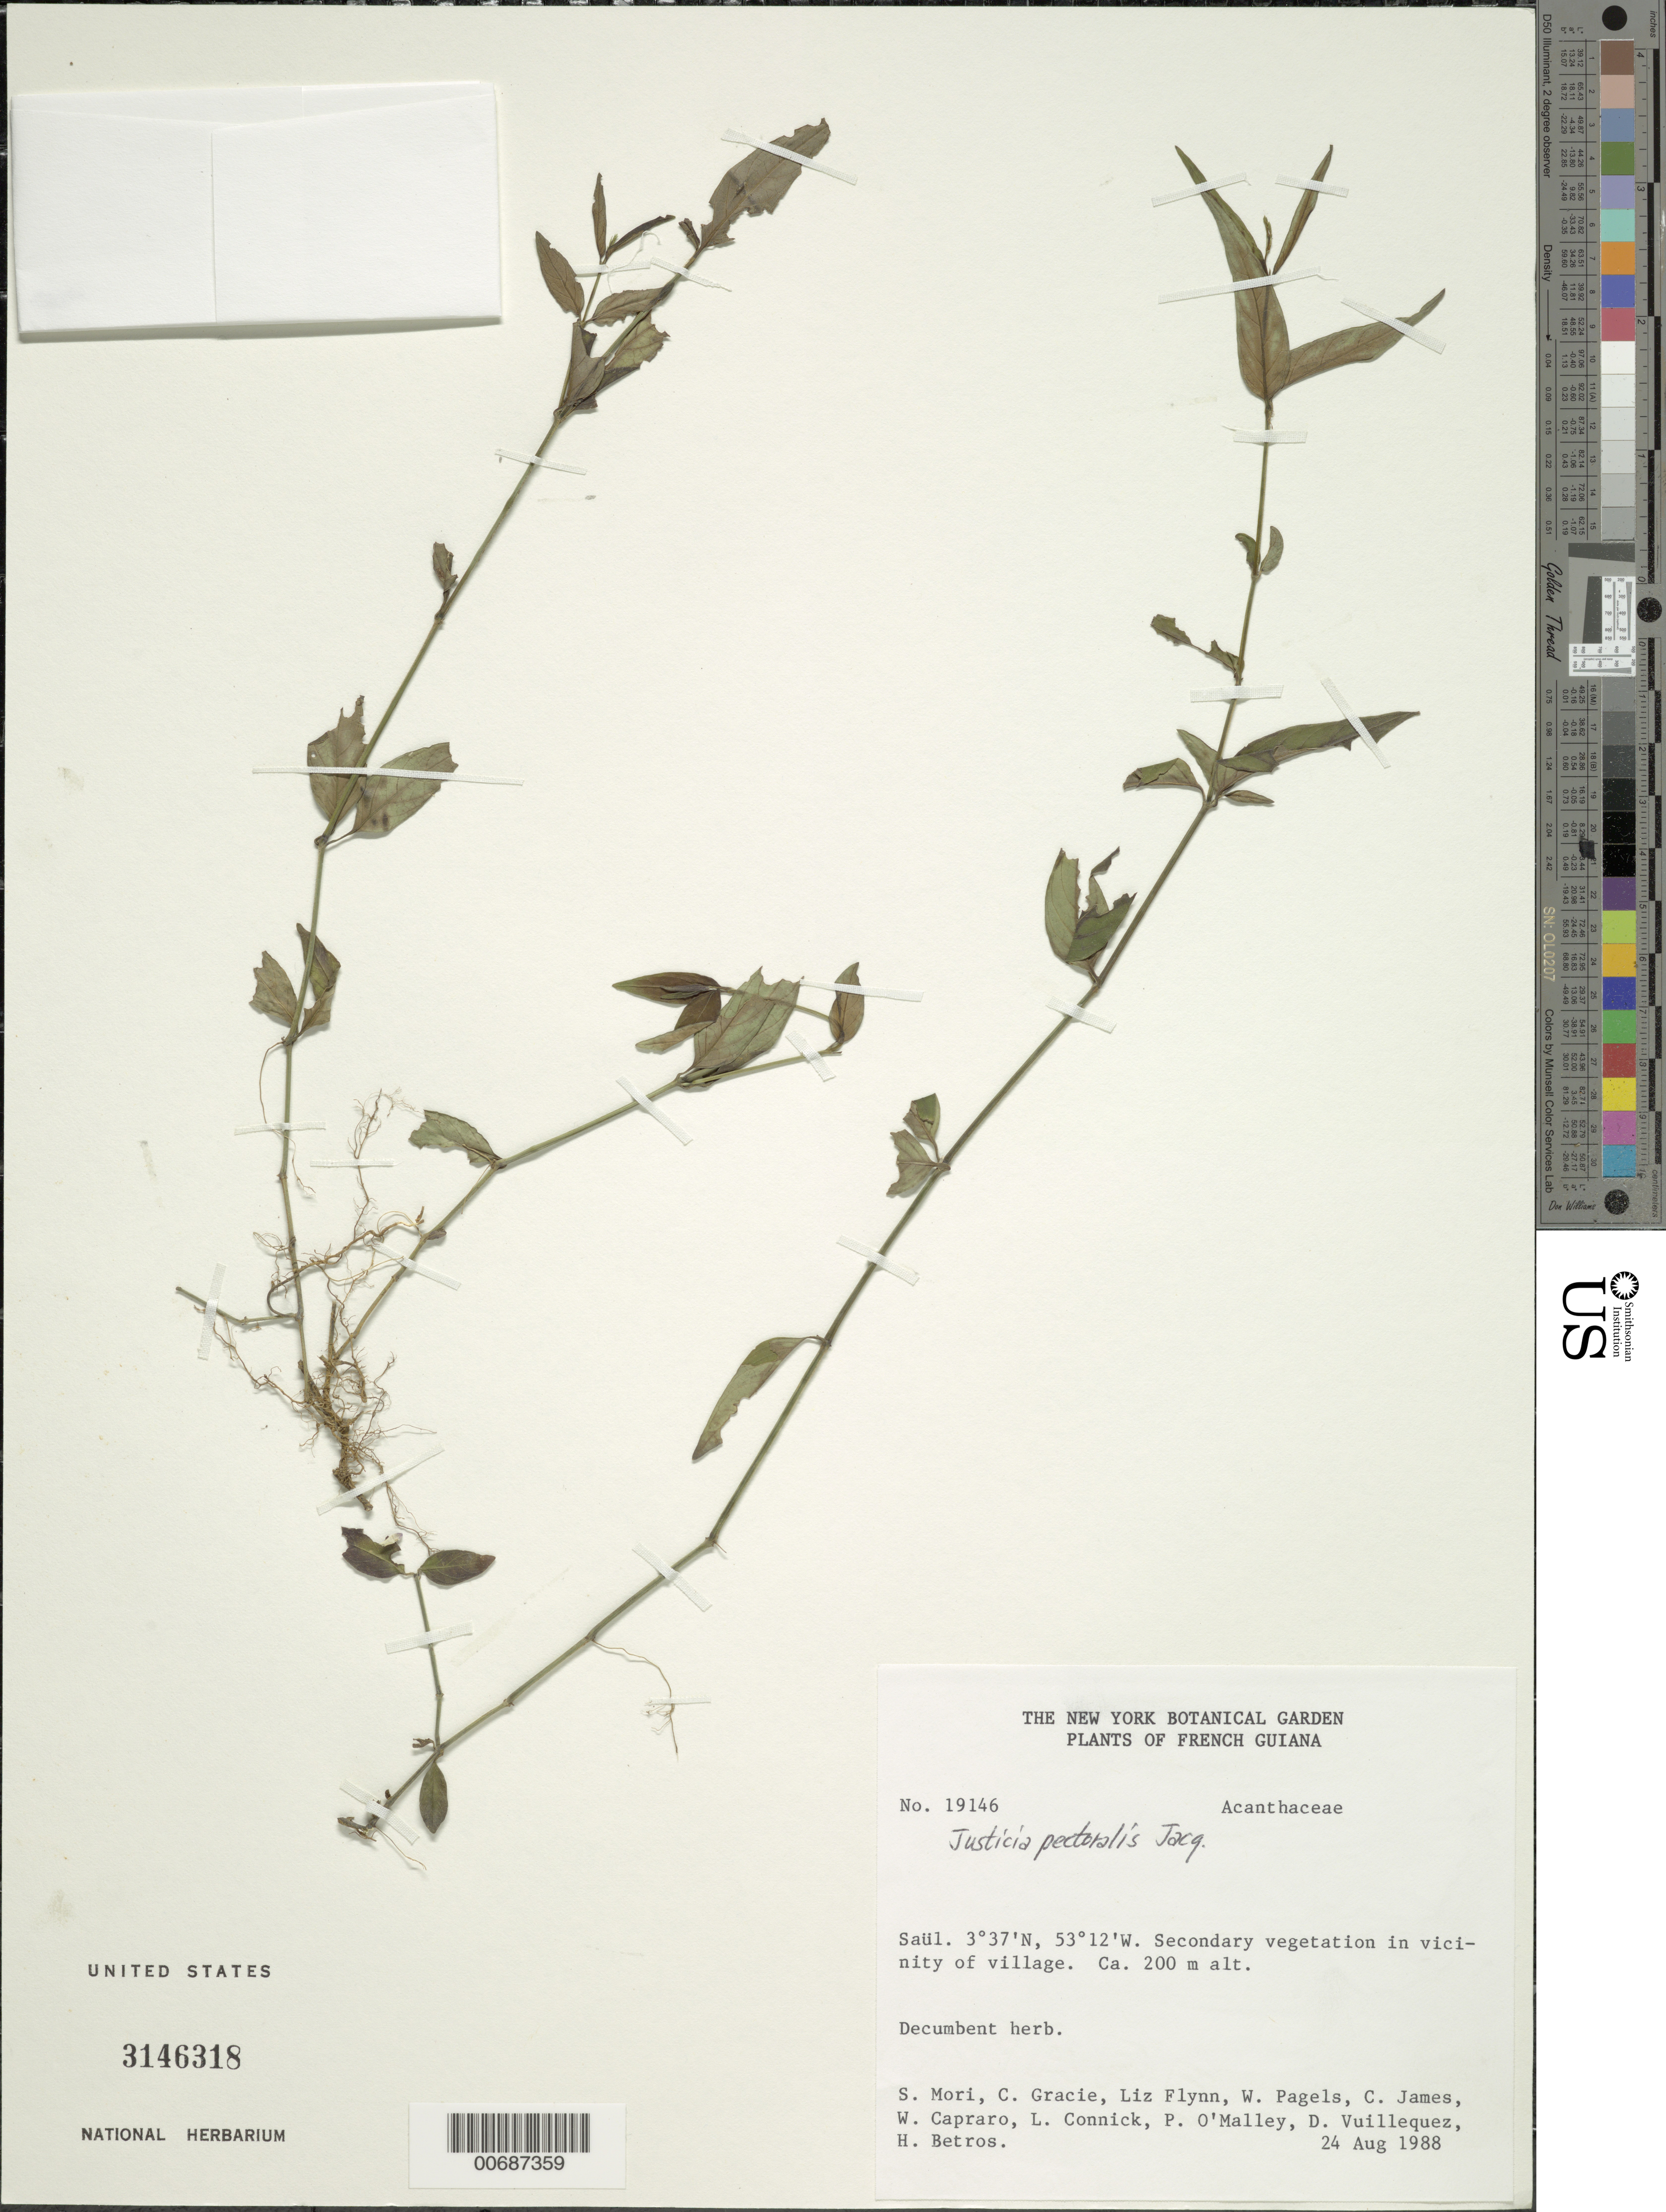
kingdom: Plantae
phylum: Tracheophyta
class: Magnoliopsida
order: Lamiales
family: Acanthaceae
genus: Justicia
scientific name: Justicia pectoralis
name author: Jacq.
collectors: S. Mori, C. A. Gracie, L. Flynn, W. Pagels, C. James, W. Capraro & L. Connick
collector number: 19146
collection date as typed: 24-Aug-88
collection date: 1988-08-24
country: French Guiana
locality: Saül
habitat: Secondary vegetation in vicinity of village.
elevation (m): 200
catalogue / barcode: US 3146318